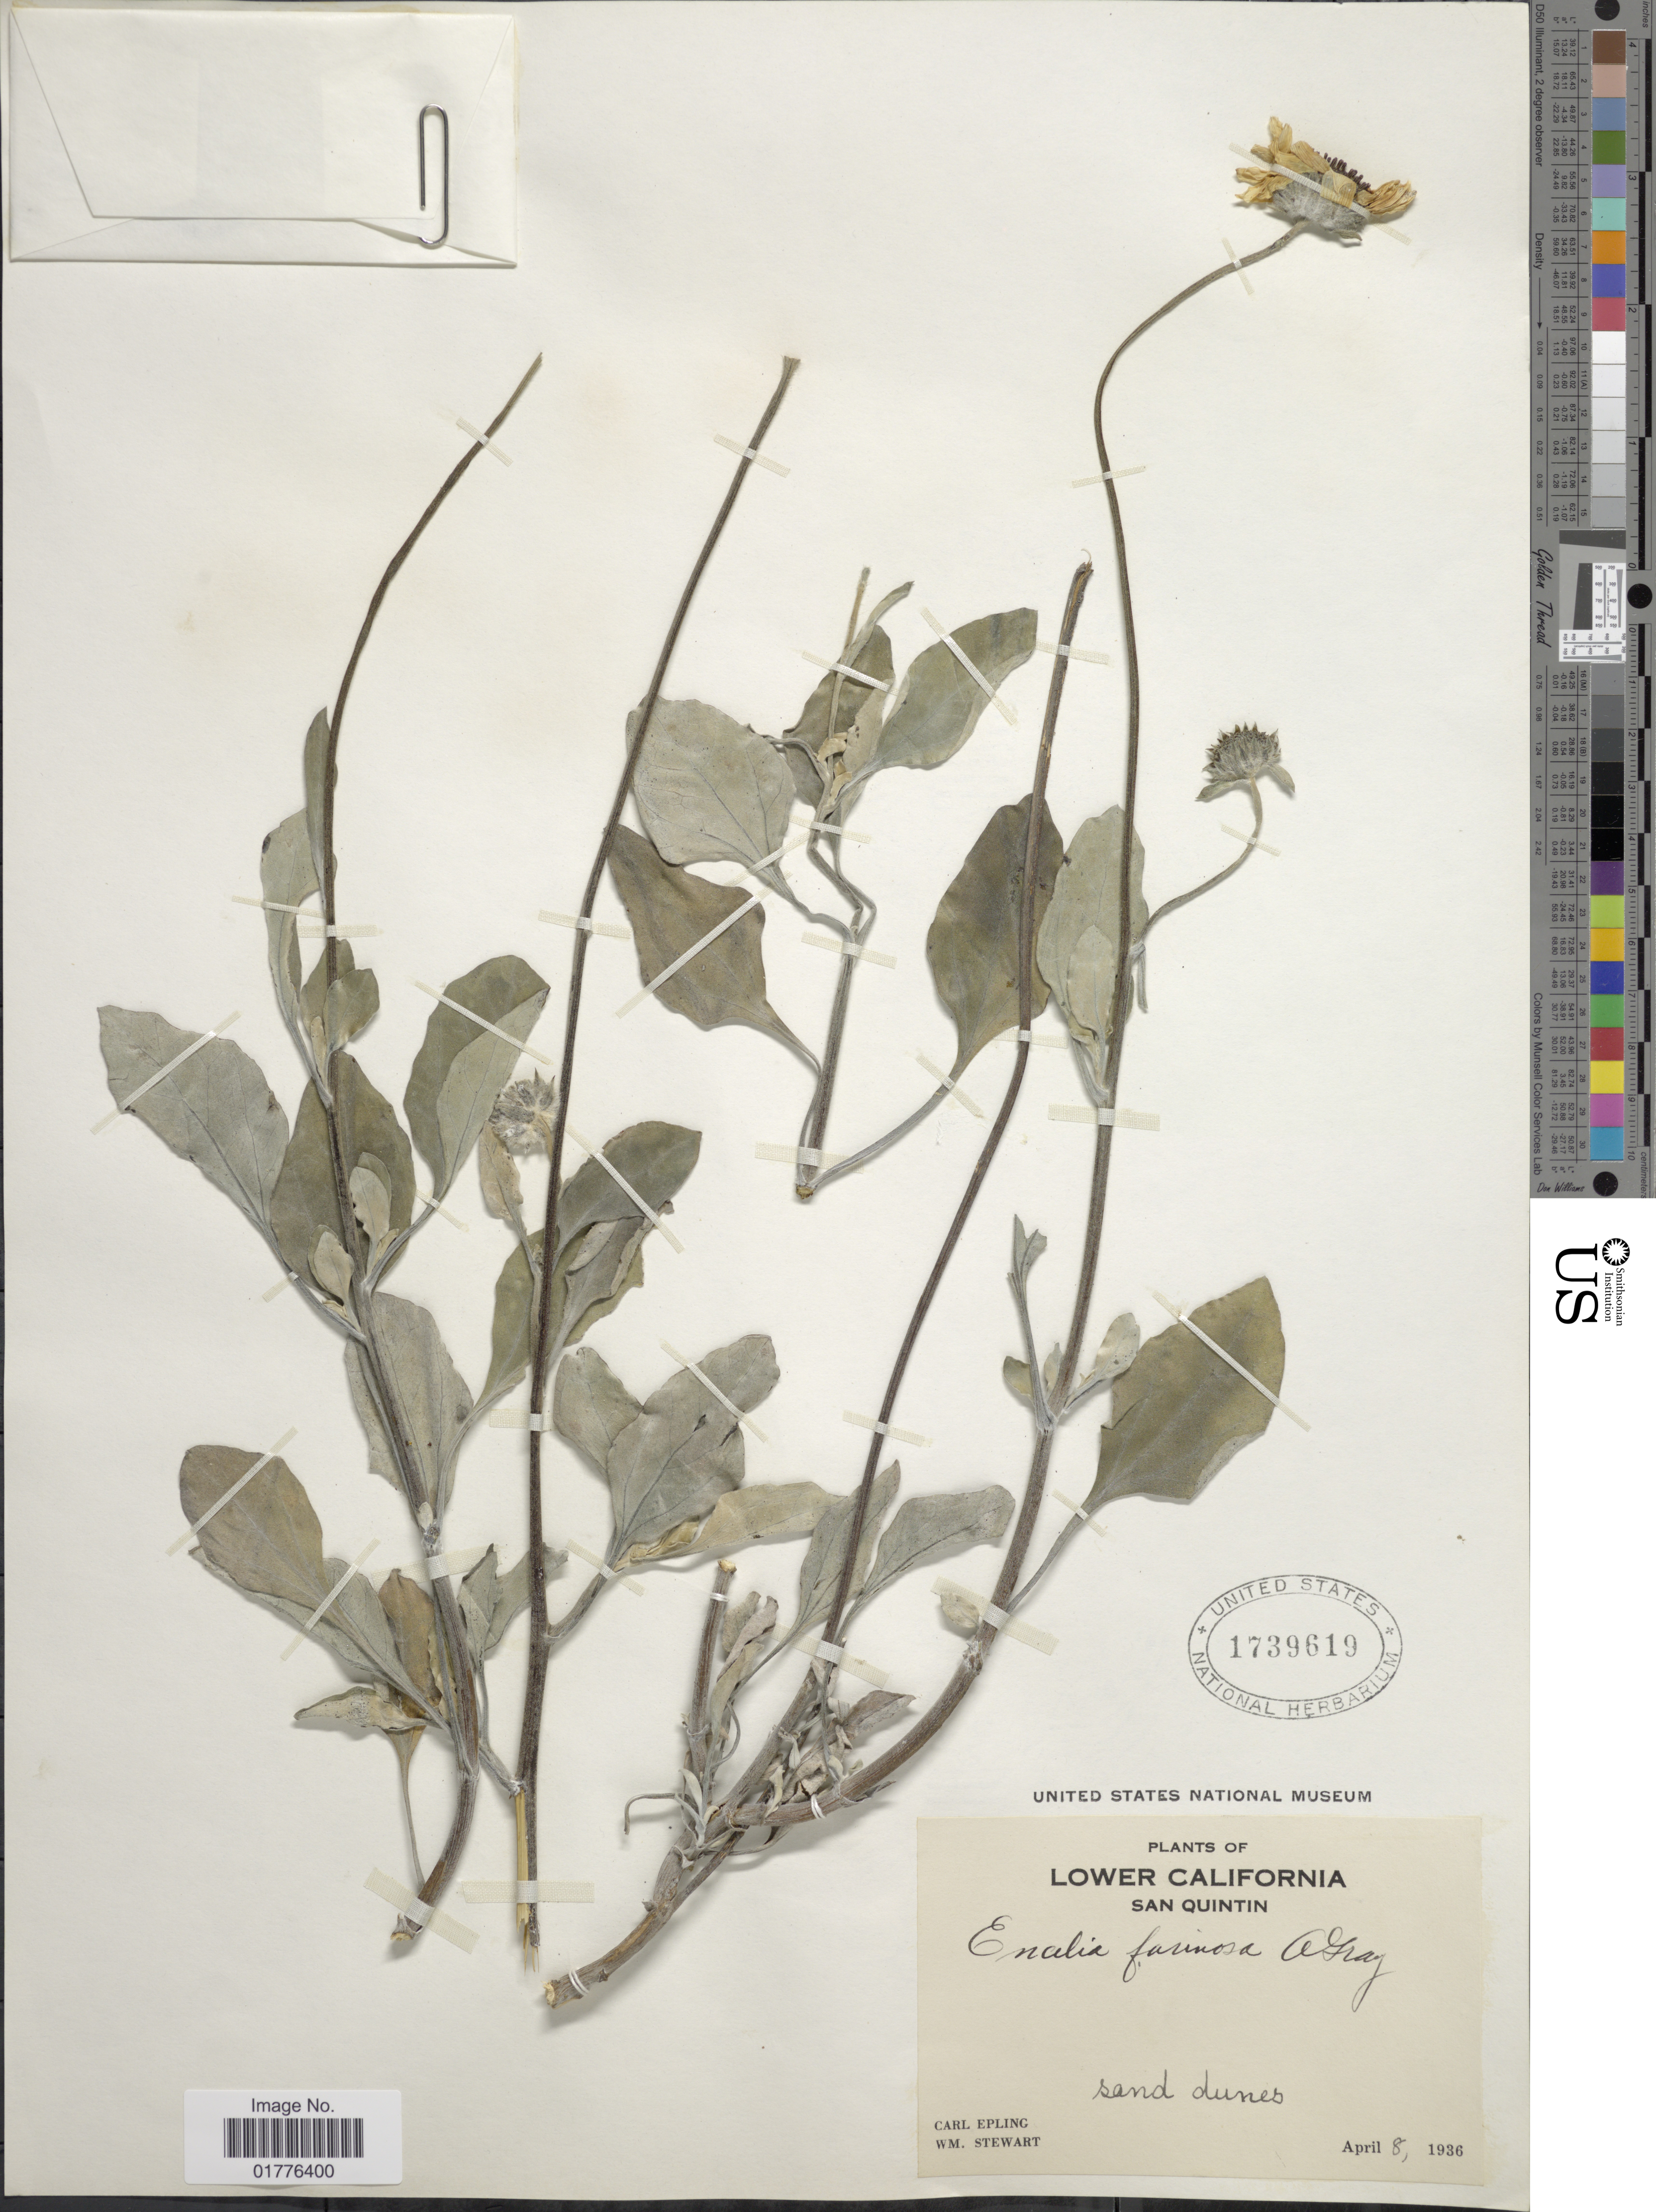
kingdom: Plantae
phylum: Tracheophyta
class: Magnoliopsida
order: Asterales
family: Asteraceae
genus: Encelia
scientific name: Encelia farinosa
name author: A. Gray ex Torr. in Emory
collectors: C. C. Epling & W. Stewart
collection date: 1936-04-08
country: Mexico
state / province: Baja California Norte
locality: Lower California, San Quintin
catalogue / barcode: US 1739619